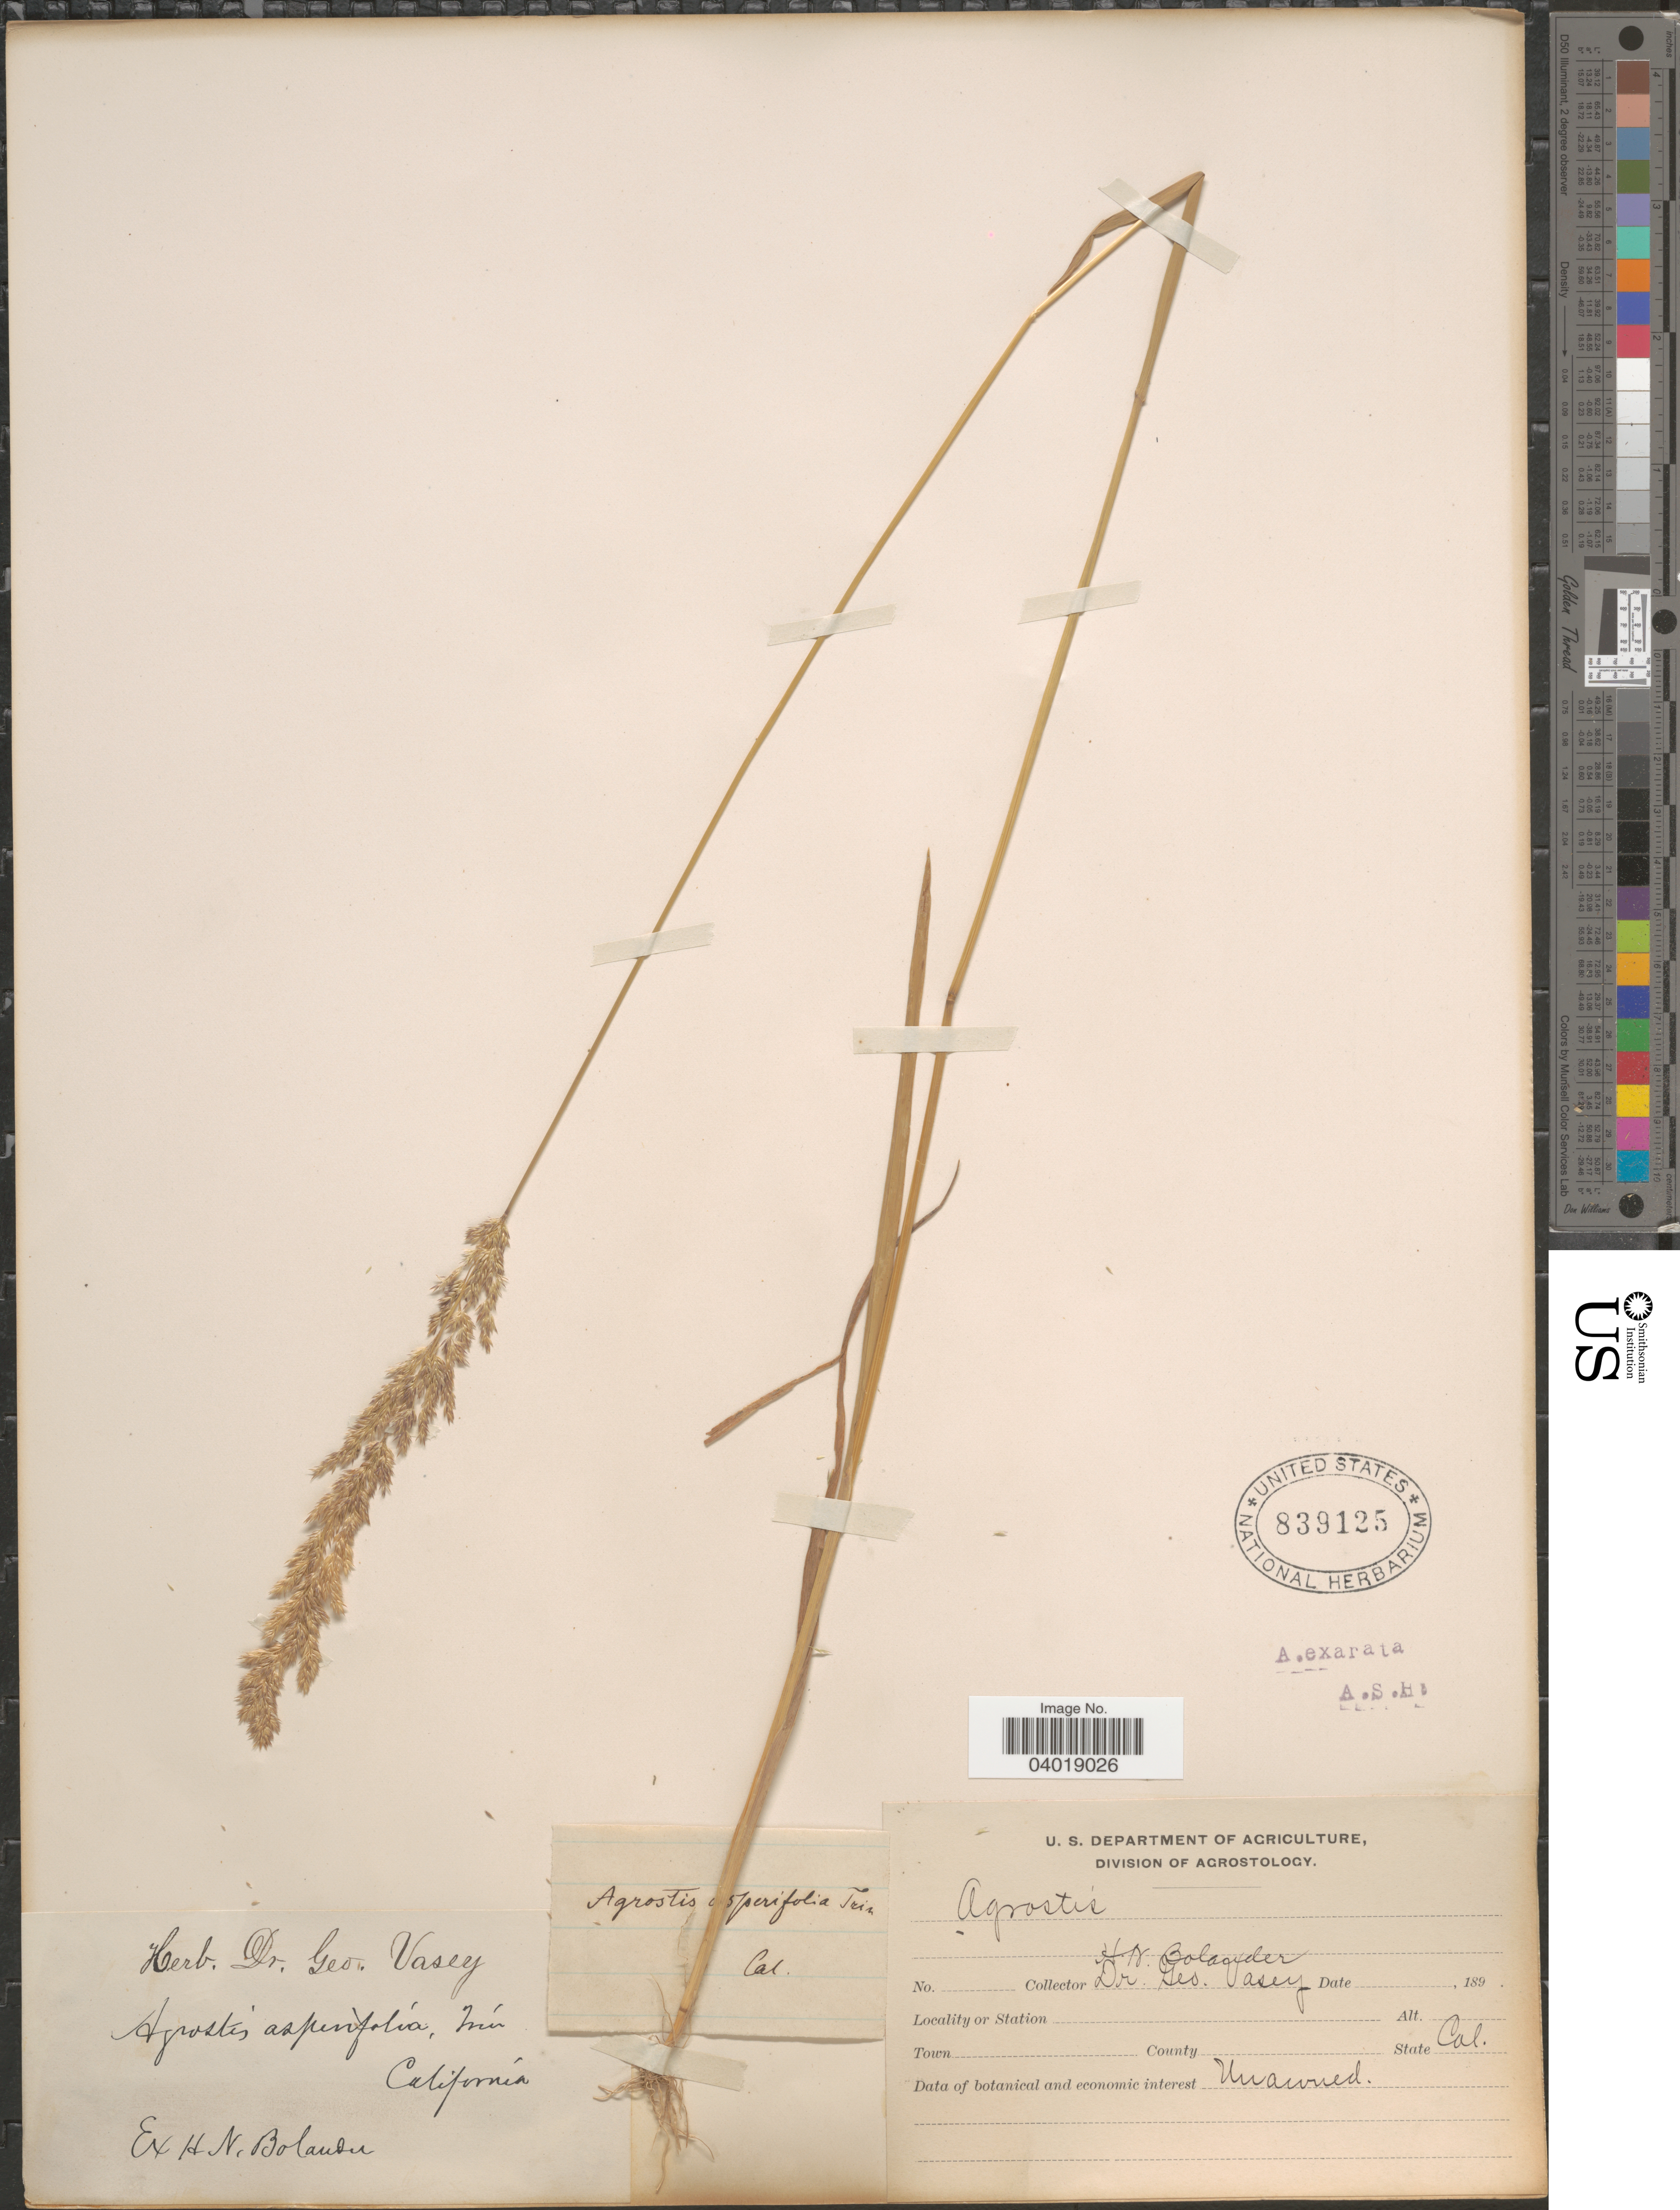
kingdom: Plantae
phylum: Tracheophyta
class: Liliopsida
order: Poales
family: Poaceae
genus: Agrostis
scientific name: Agrostis exarata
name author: Trin.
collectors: H. Bolander & G. Vasey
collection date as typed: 189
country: United States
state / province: California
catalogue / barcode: US 839125